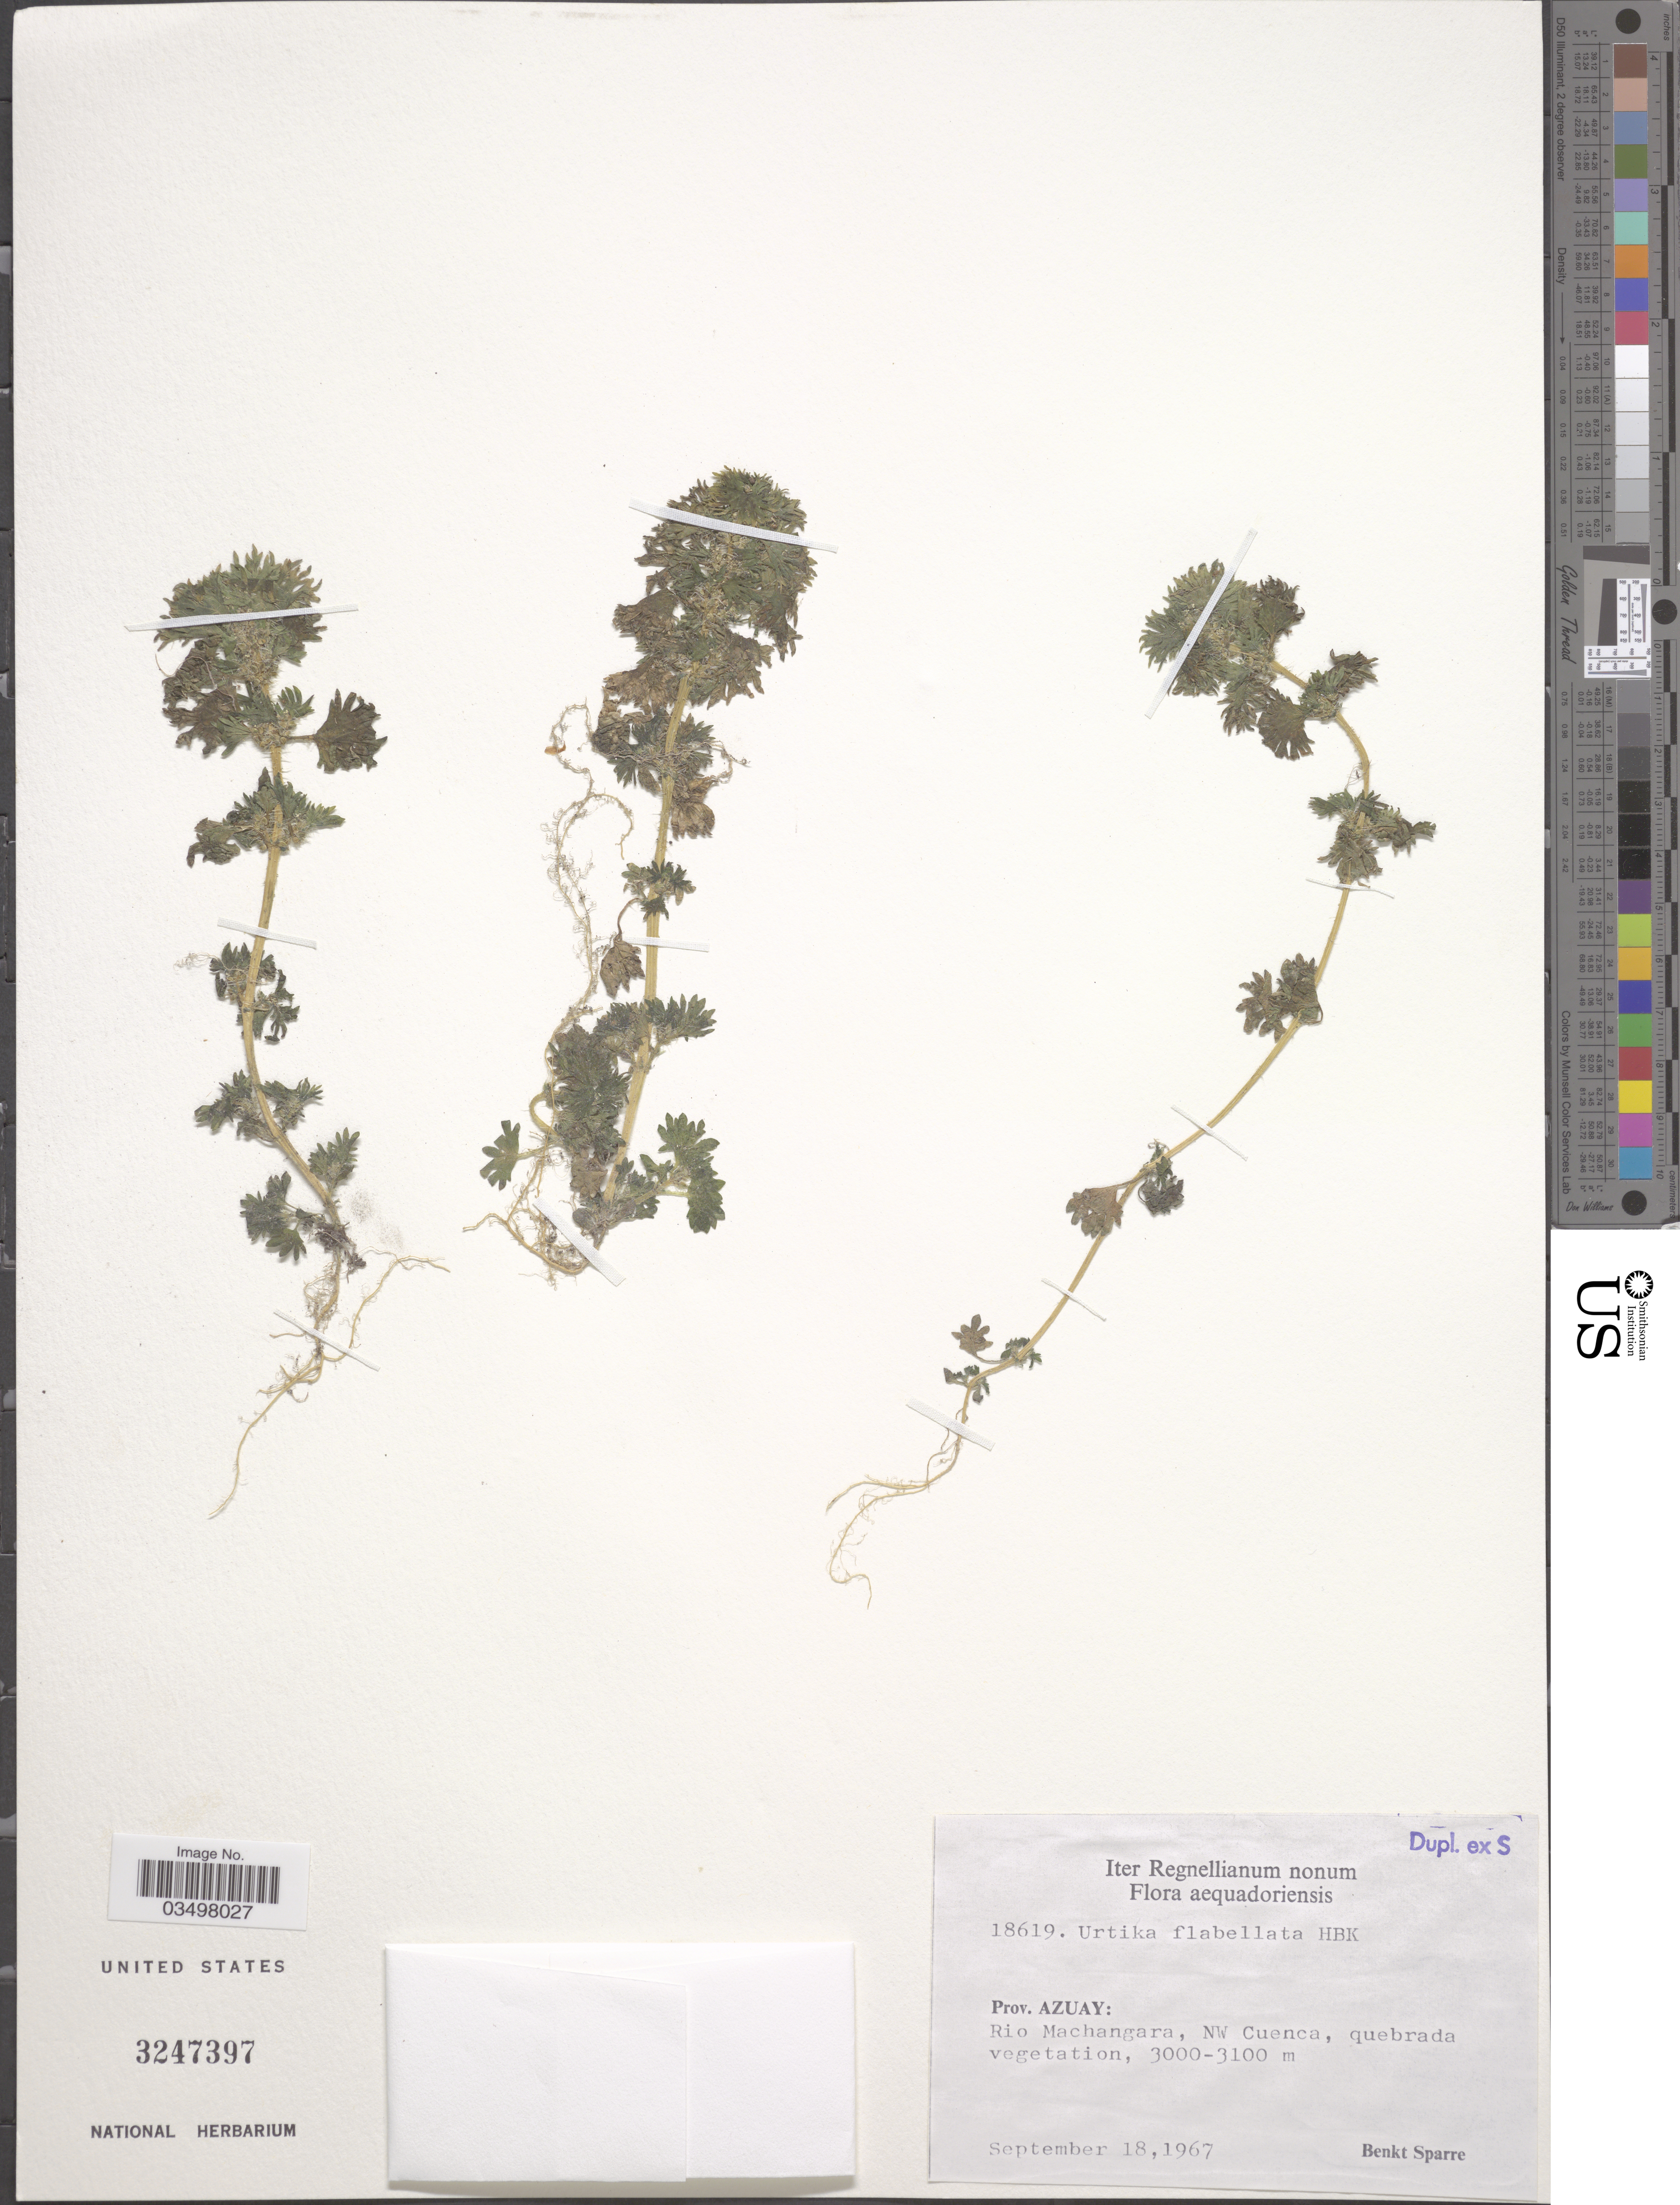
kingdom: Plantae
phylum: Tracheophyta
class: Magnoliopsida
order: Rosales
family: Urticaceae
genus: Urtica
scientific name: Urtica flabellata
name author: Kunth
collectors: B. Sparre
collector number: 18619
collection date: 1967-09-18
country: Ecuador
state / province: Azuay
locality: Aequadoriensis. Rio Machangara, NW Cuenca, quebrada vegetation.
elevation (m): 3000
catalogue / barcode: US 3247397